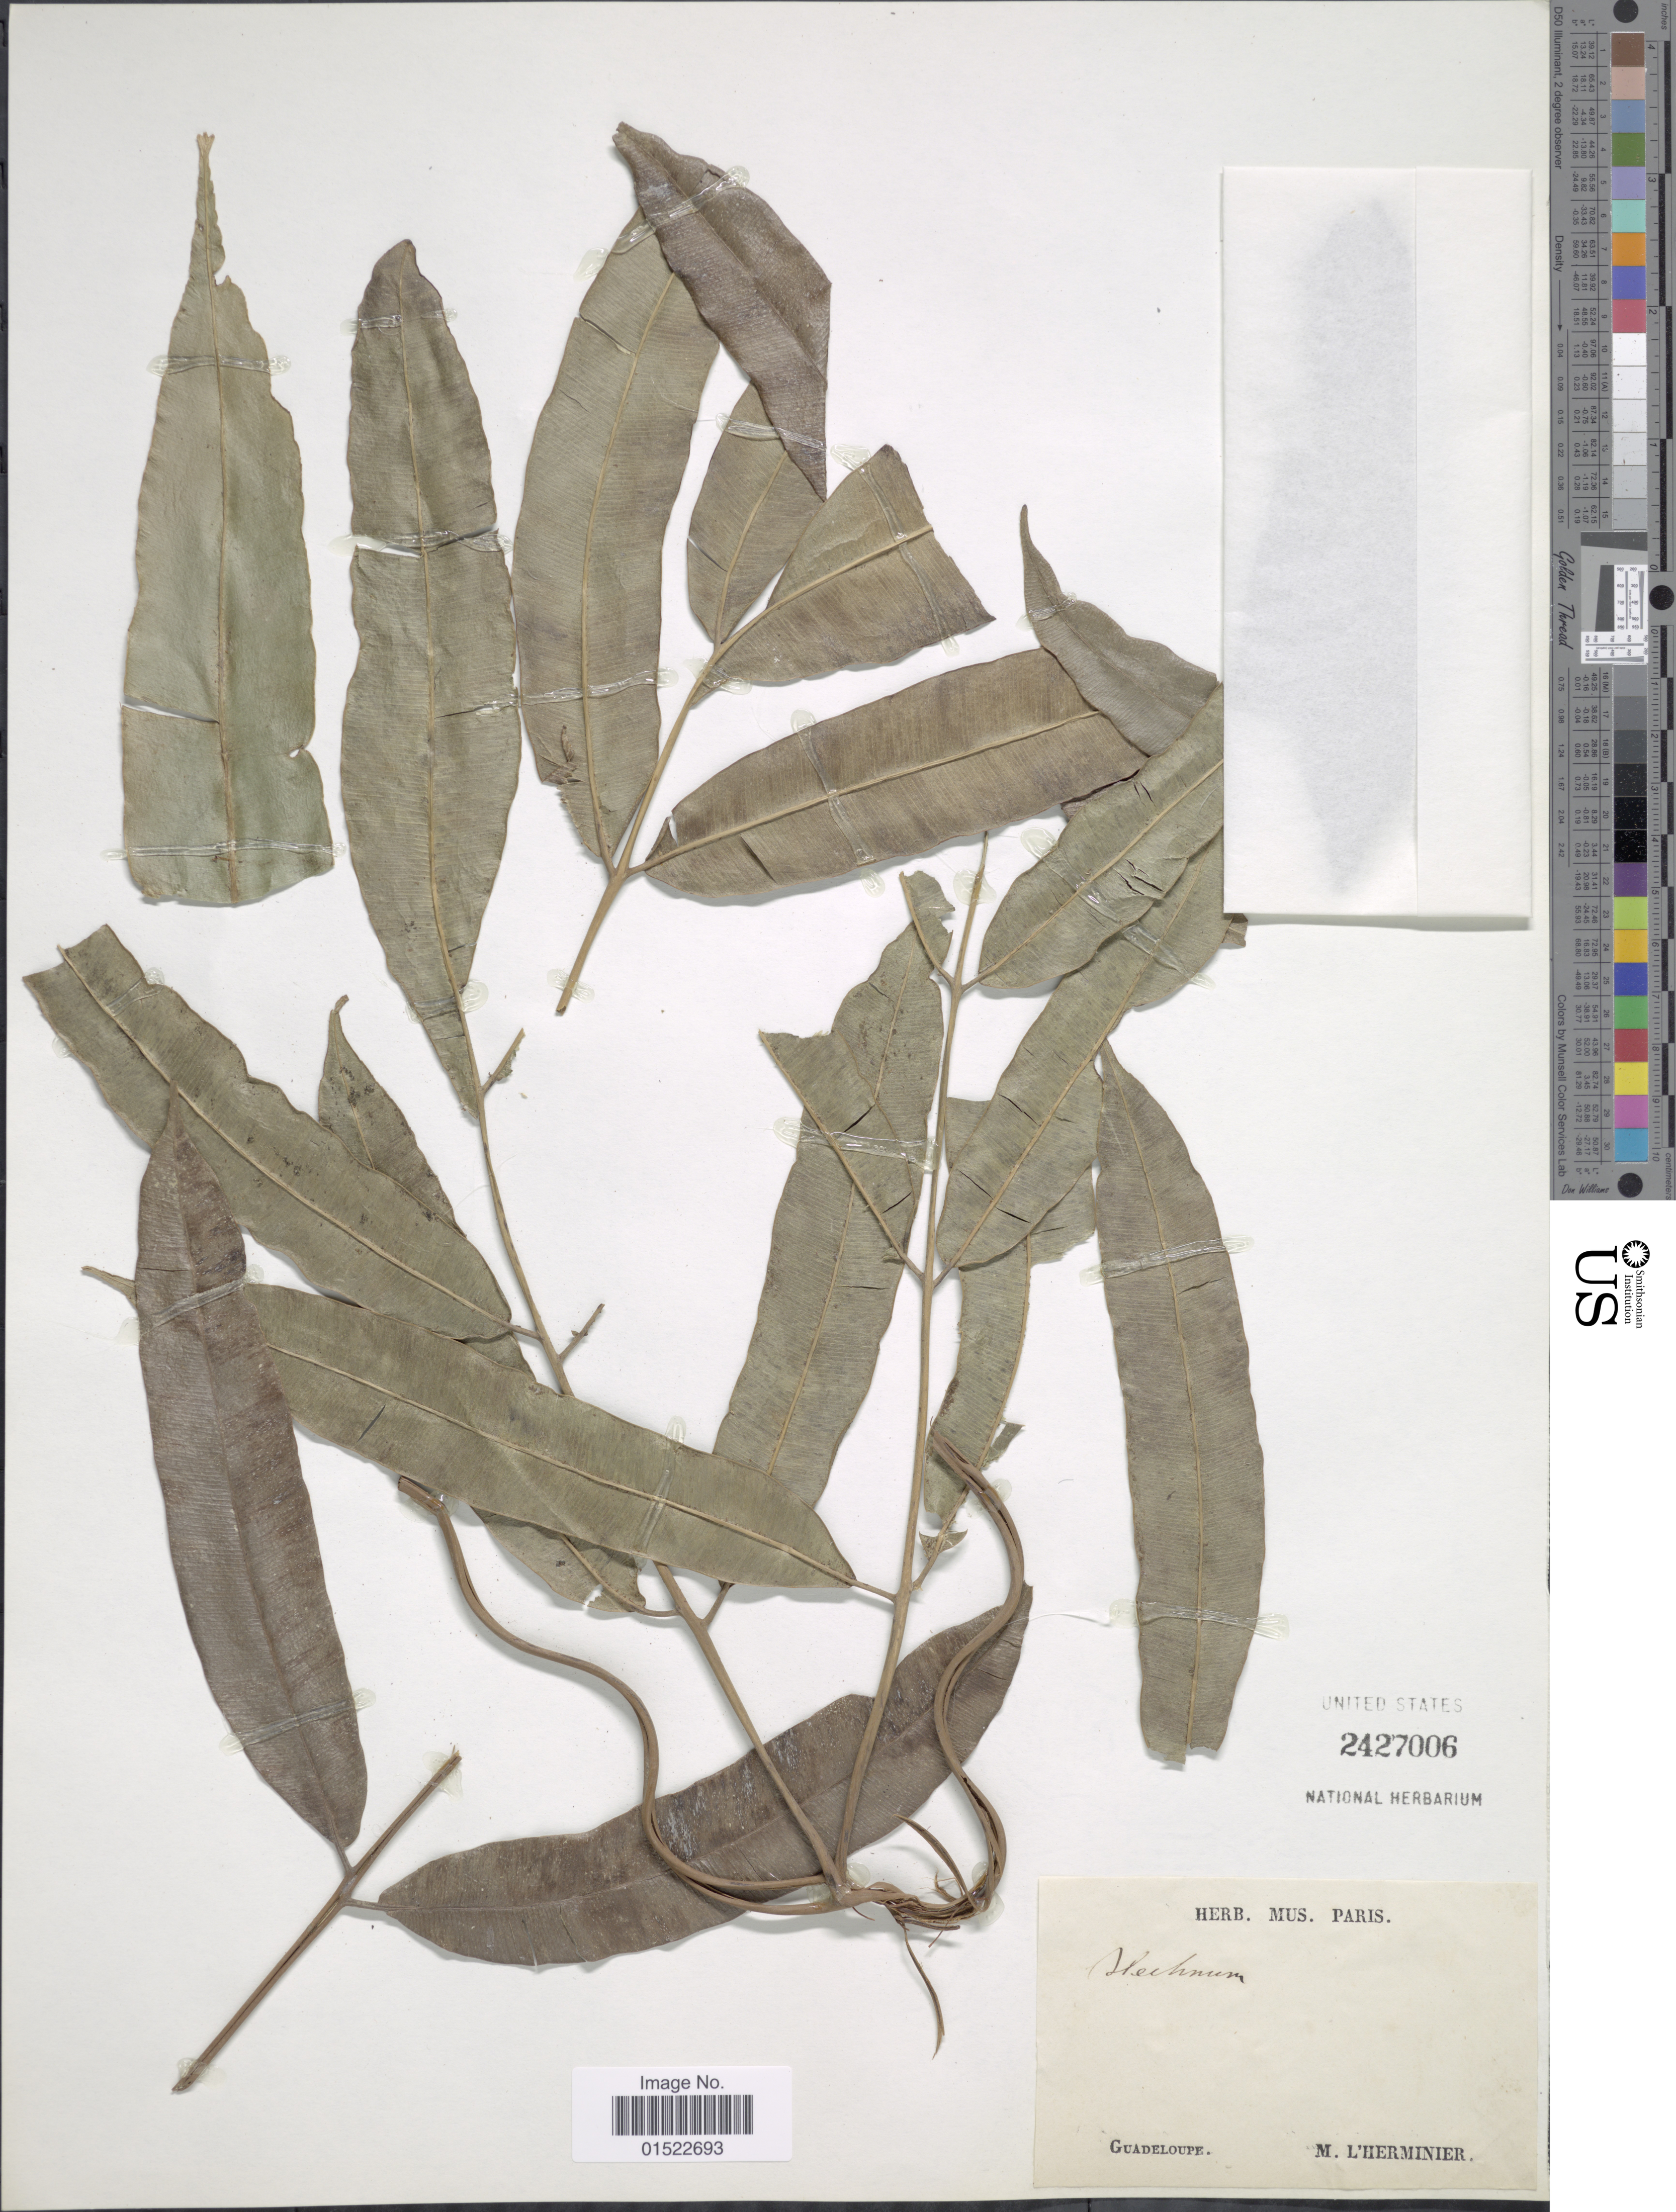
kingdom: Plantae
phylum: Tracheophyta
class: Polypodiopsida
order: Polypodiales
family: Blechnaceae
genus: Salpichlaena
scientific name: Salpichlaena volubilis subsp. volubilis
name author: (Kaulf.) J. Sm.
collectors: M. L'Herminier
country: Guadeloupe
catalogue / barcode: US 2427006